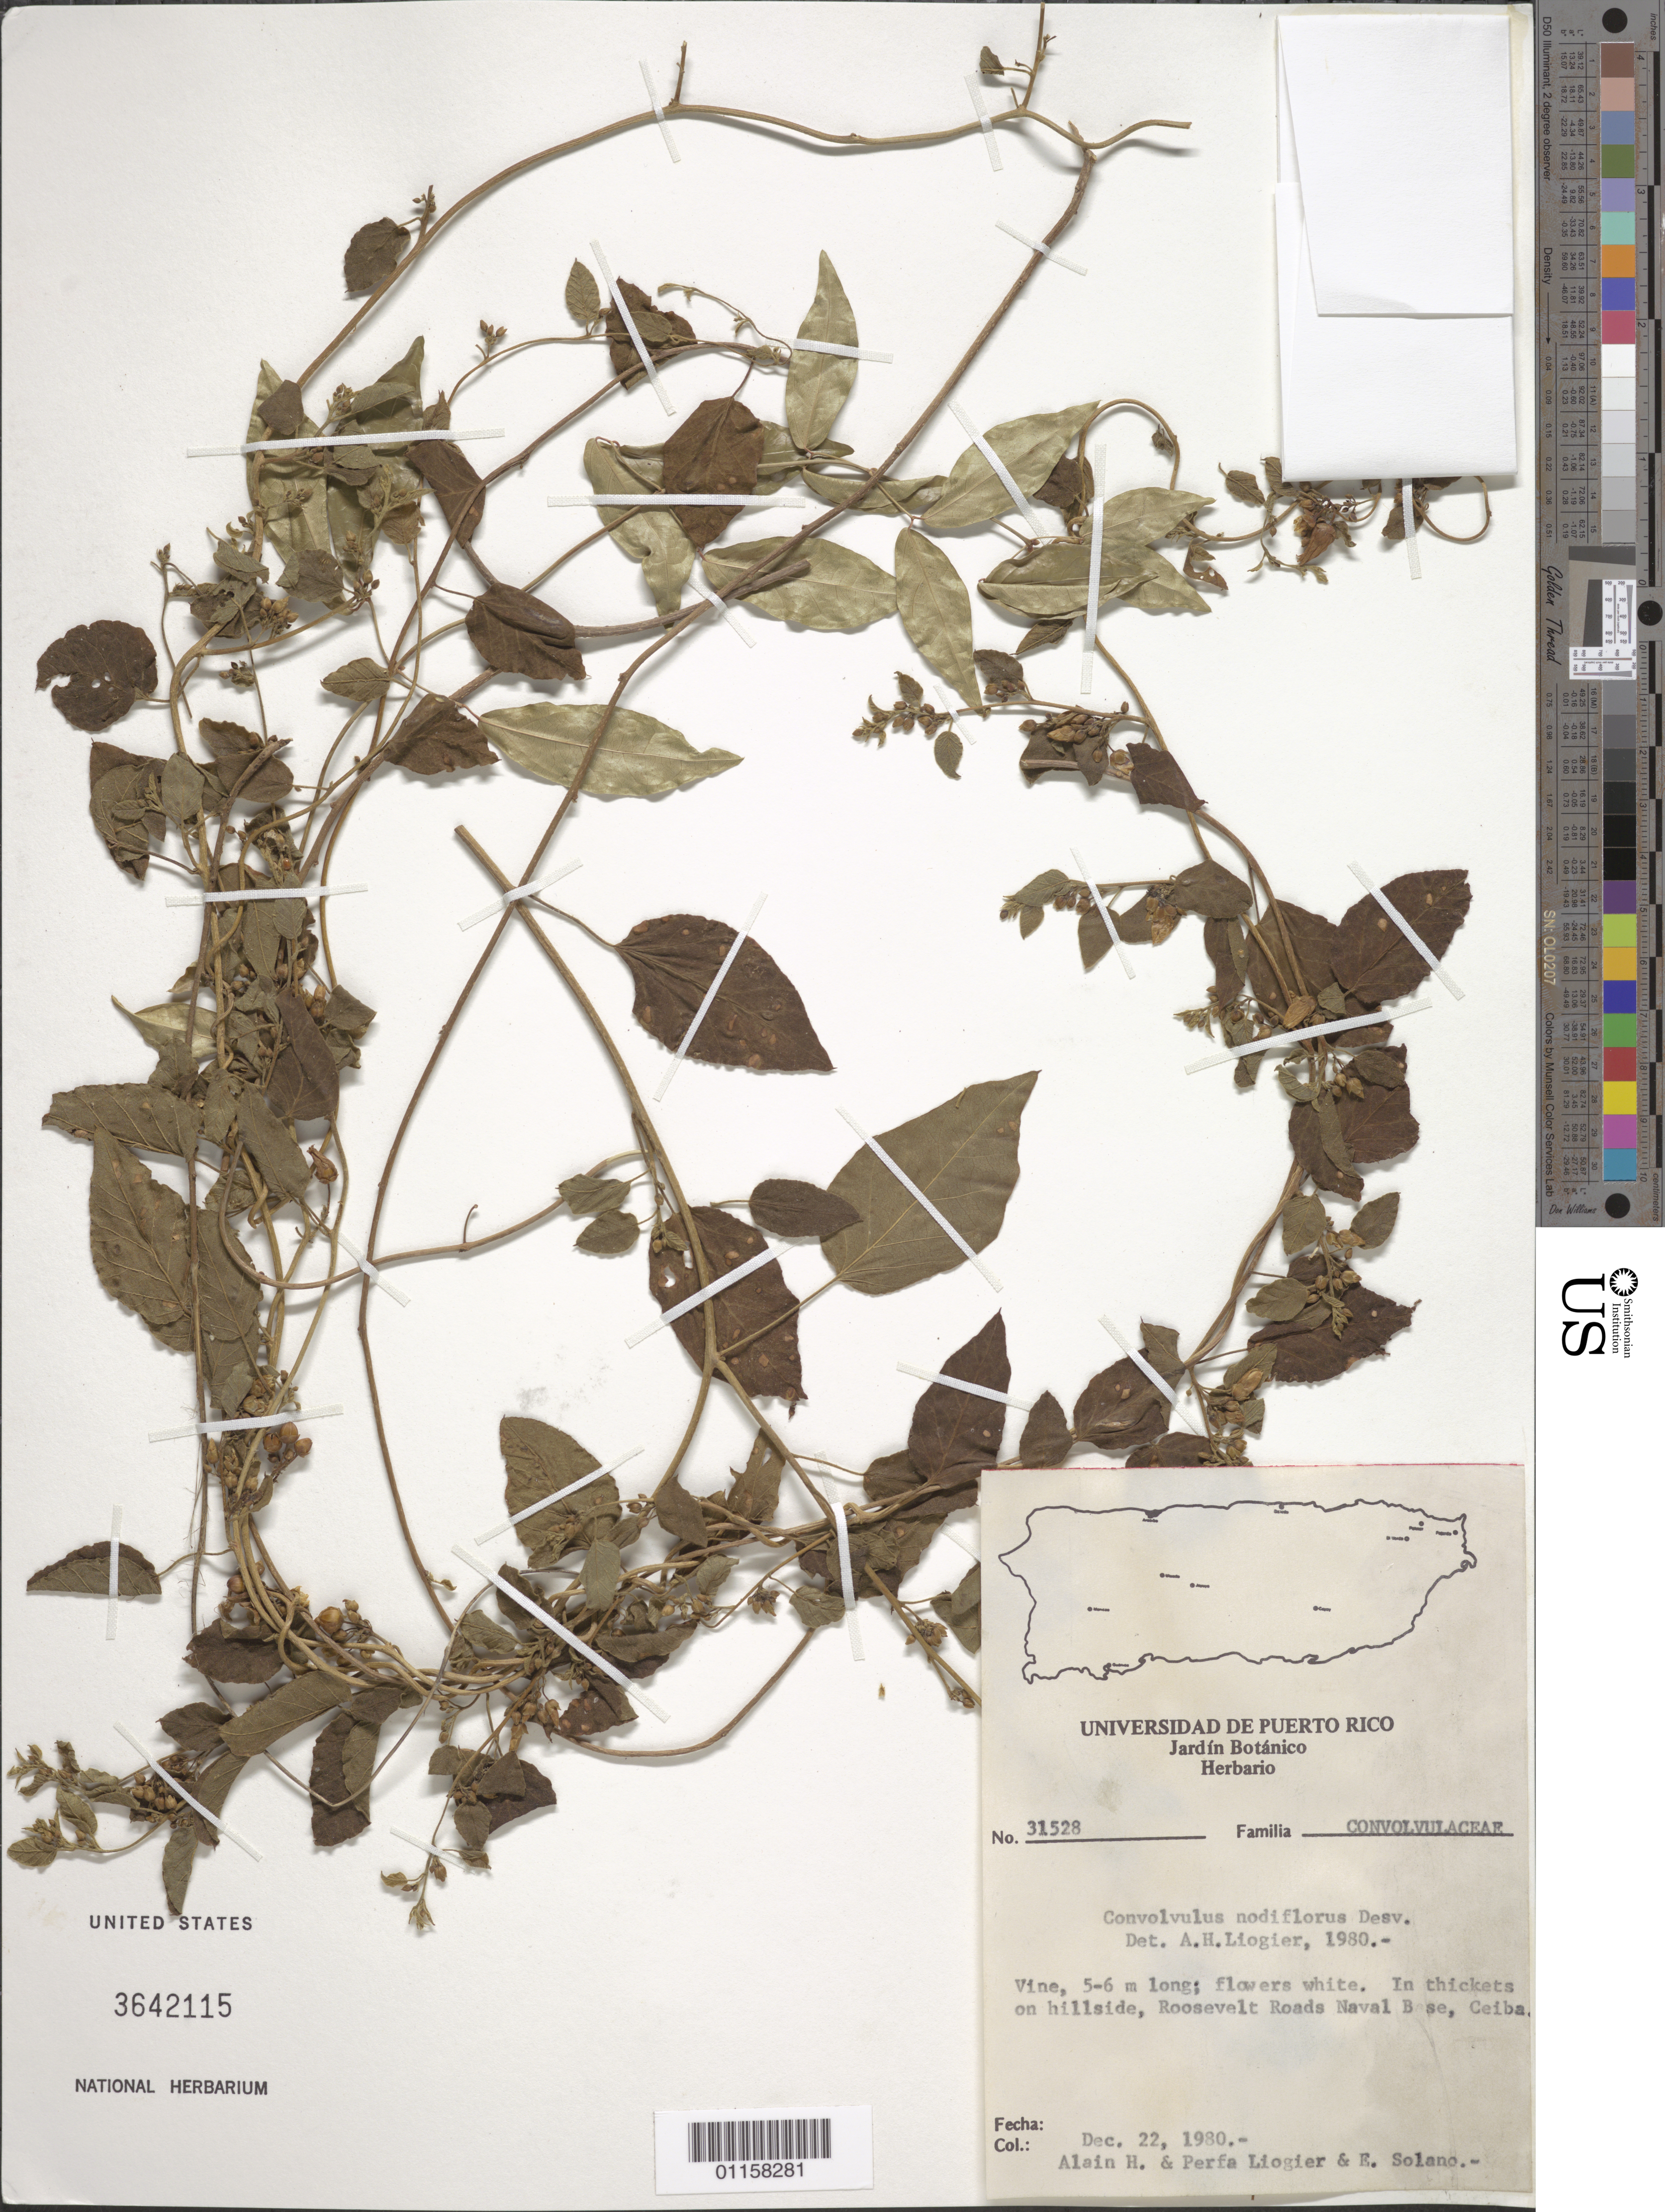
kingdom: Plantae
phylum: Tracheophyta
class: Magnoliopsida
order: Solanales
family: Convolvulaceae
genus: Convolvulus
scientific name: Convolvulus nodiflorus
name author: Desr.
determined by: Liogier, Alain H.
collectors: A. H. Liogier, M. P. Liogier & E. Solano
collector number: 31528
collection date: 1980-12-22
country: Puerto Rico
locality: Ceiba, Roosevelt Roads Naval Base.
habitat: In thickets on hillside.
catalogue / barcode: US 3642115